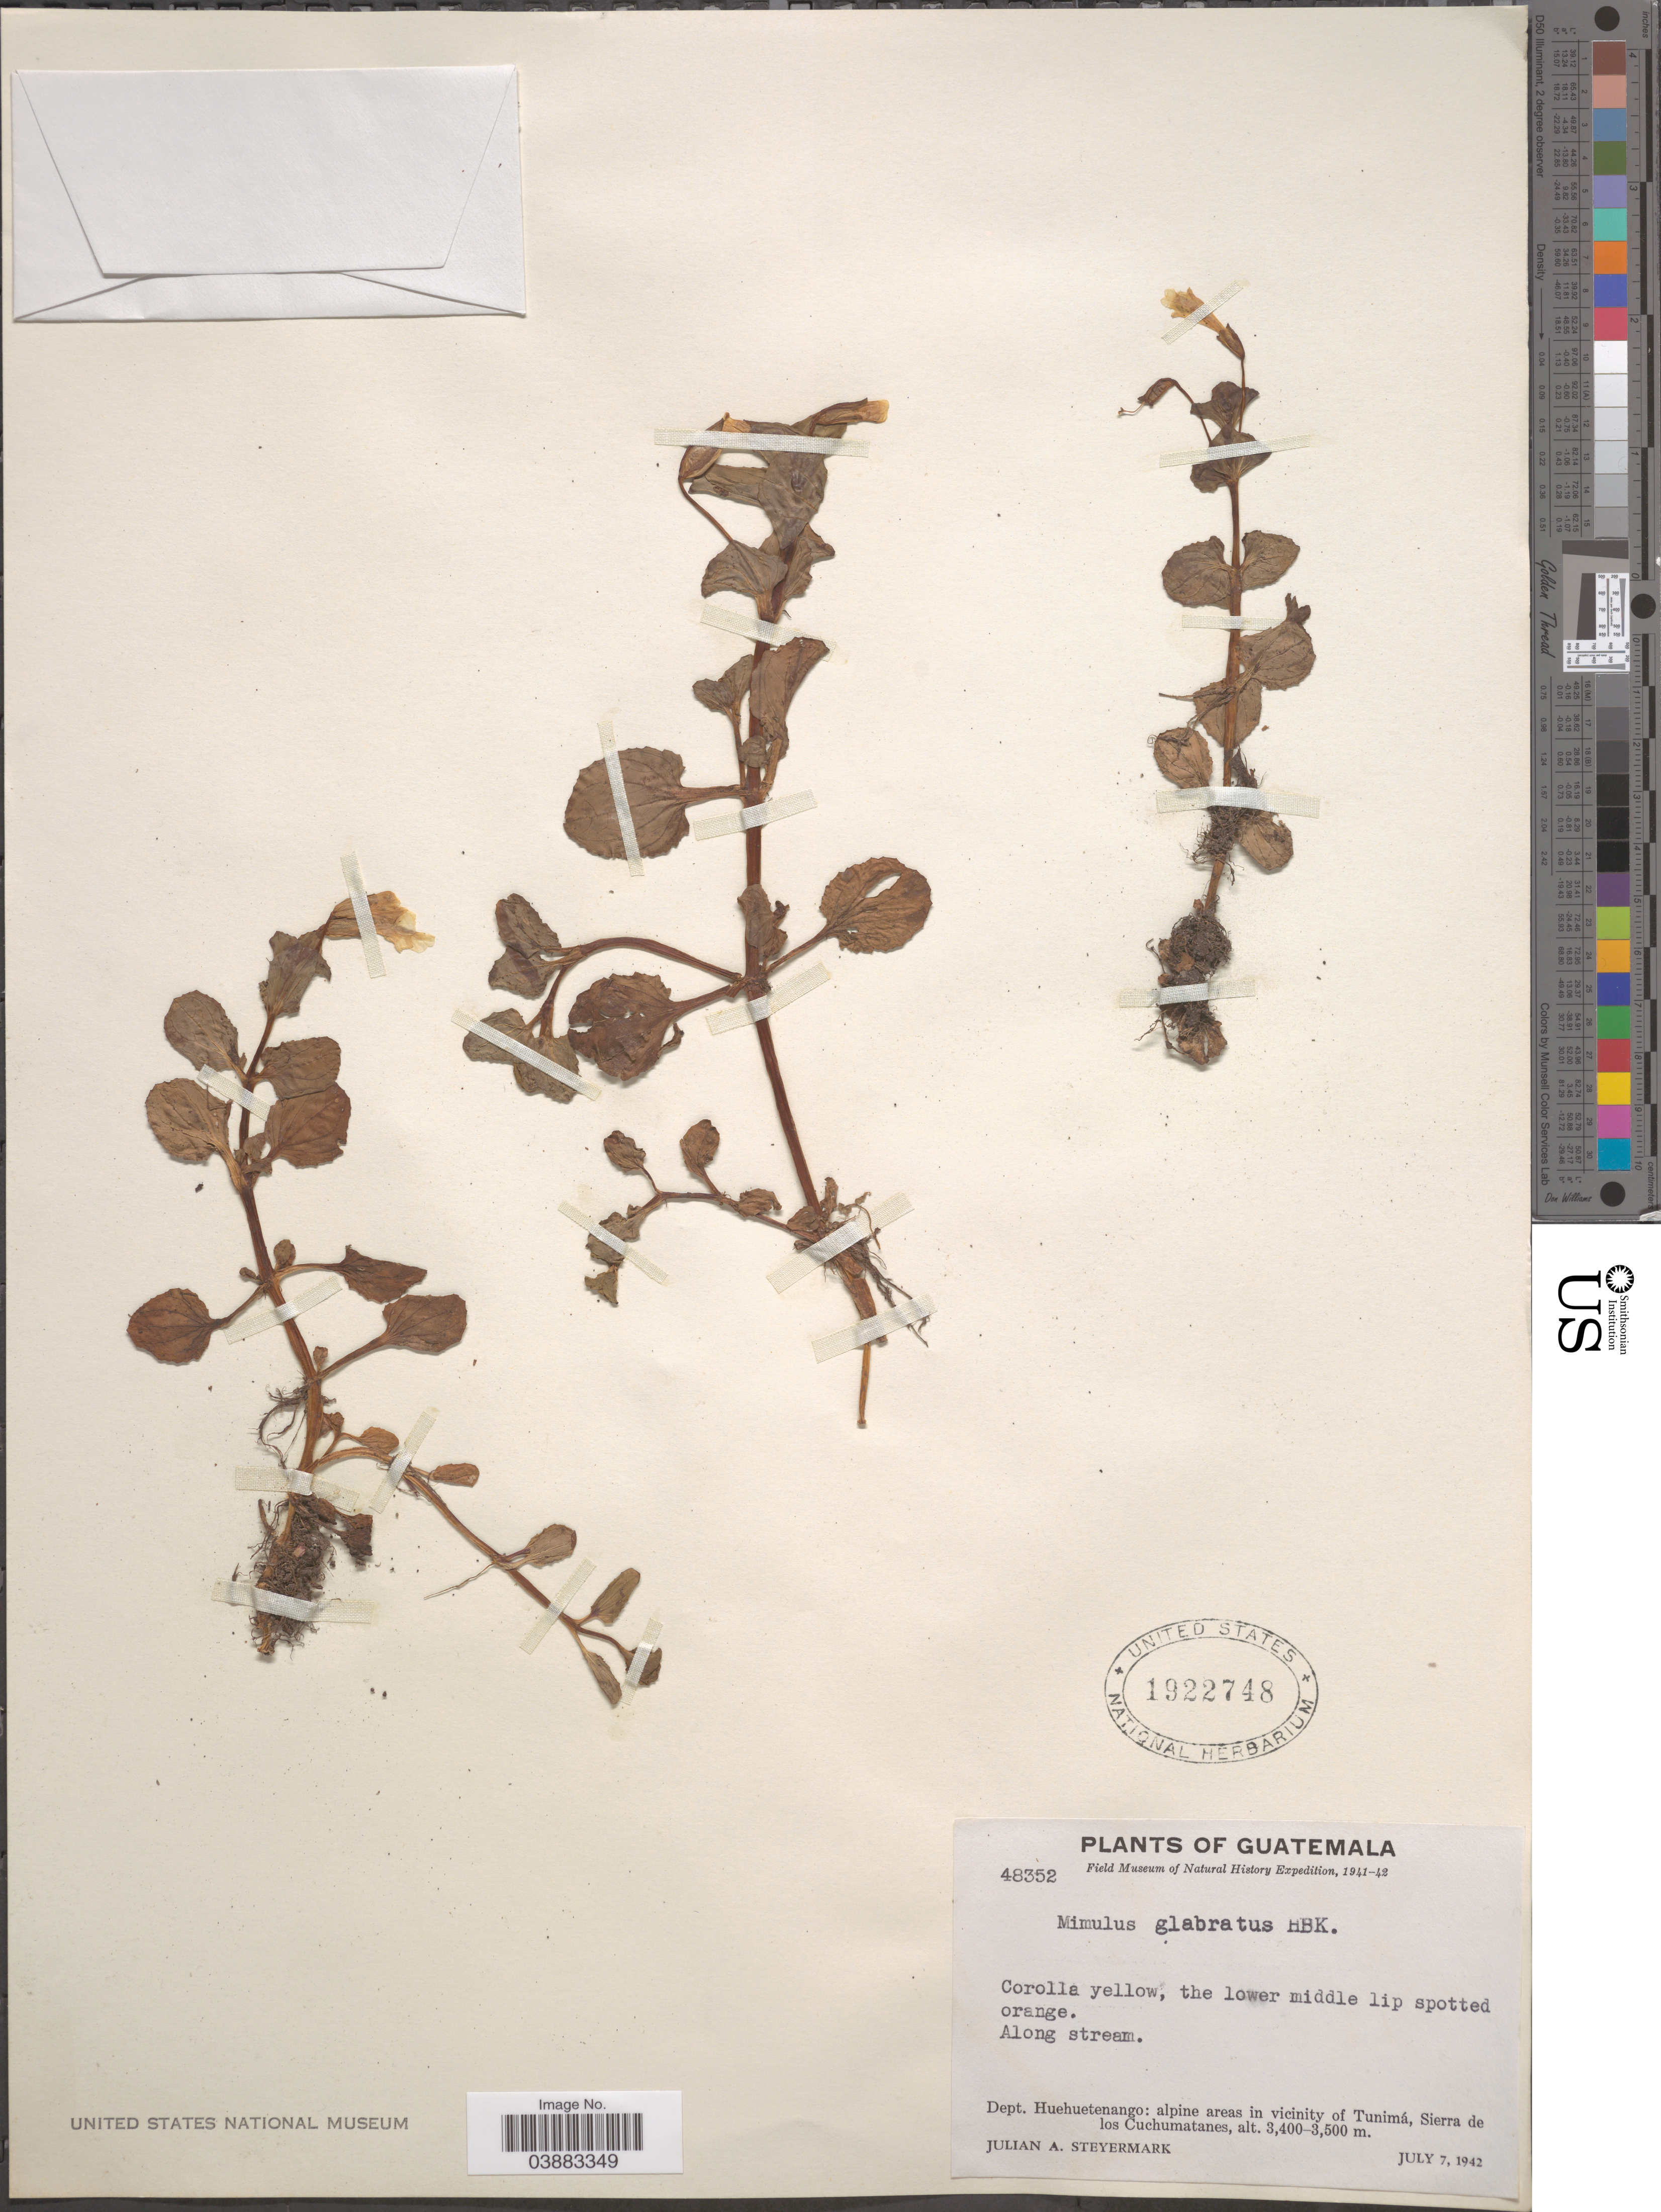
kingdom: Plantae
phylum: Tracheophyta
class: Magnoliopsida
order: Lamiales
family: Phrymaceae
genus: Mimulus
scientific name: Mimulus glabratus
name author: Kunth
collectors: J. Steyermark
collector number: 48352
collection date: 1942-07-07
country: Guatemala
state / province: Huehuetenango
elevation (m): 3400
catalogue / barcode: US 1922748